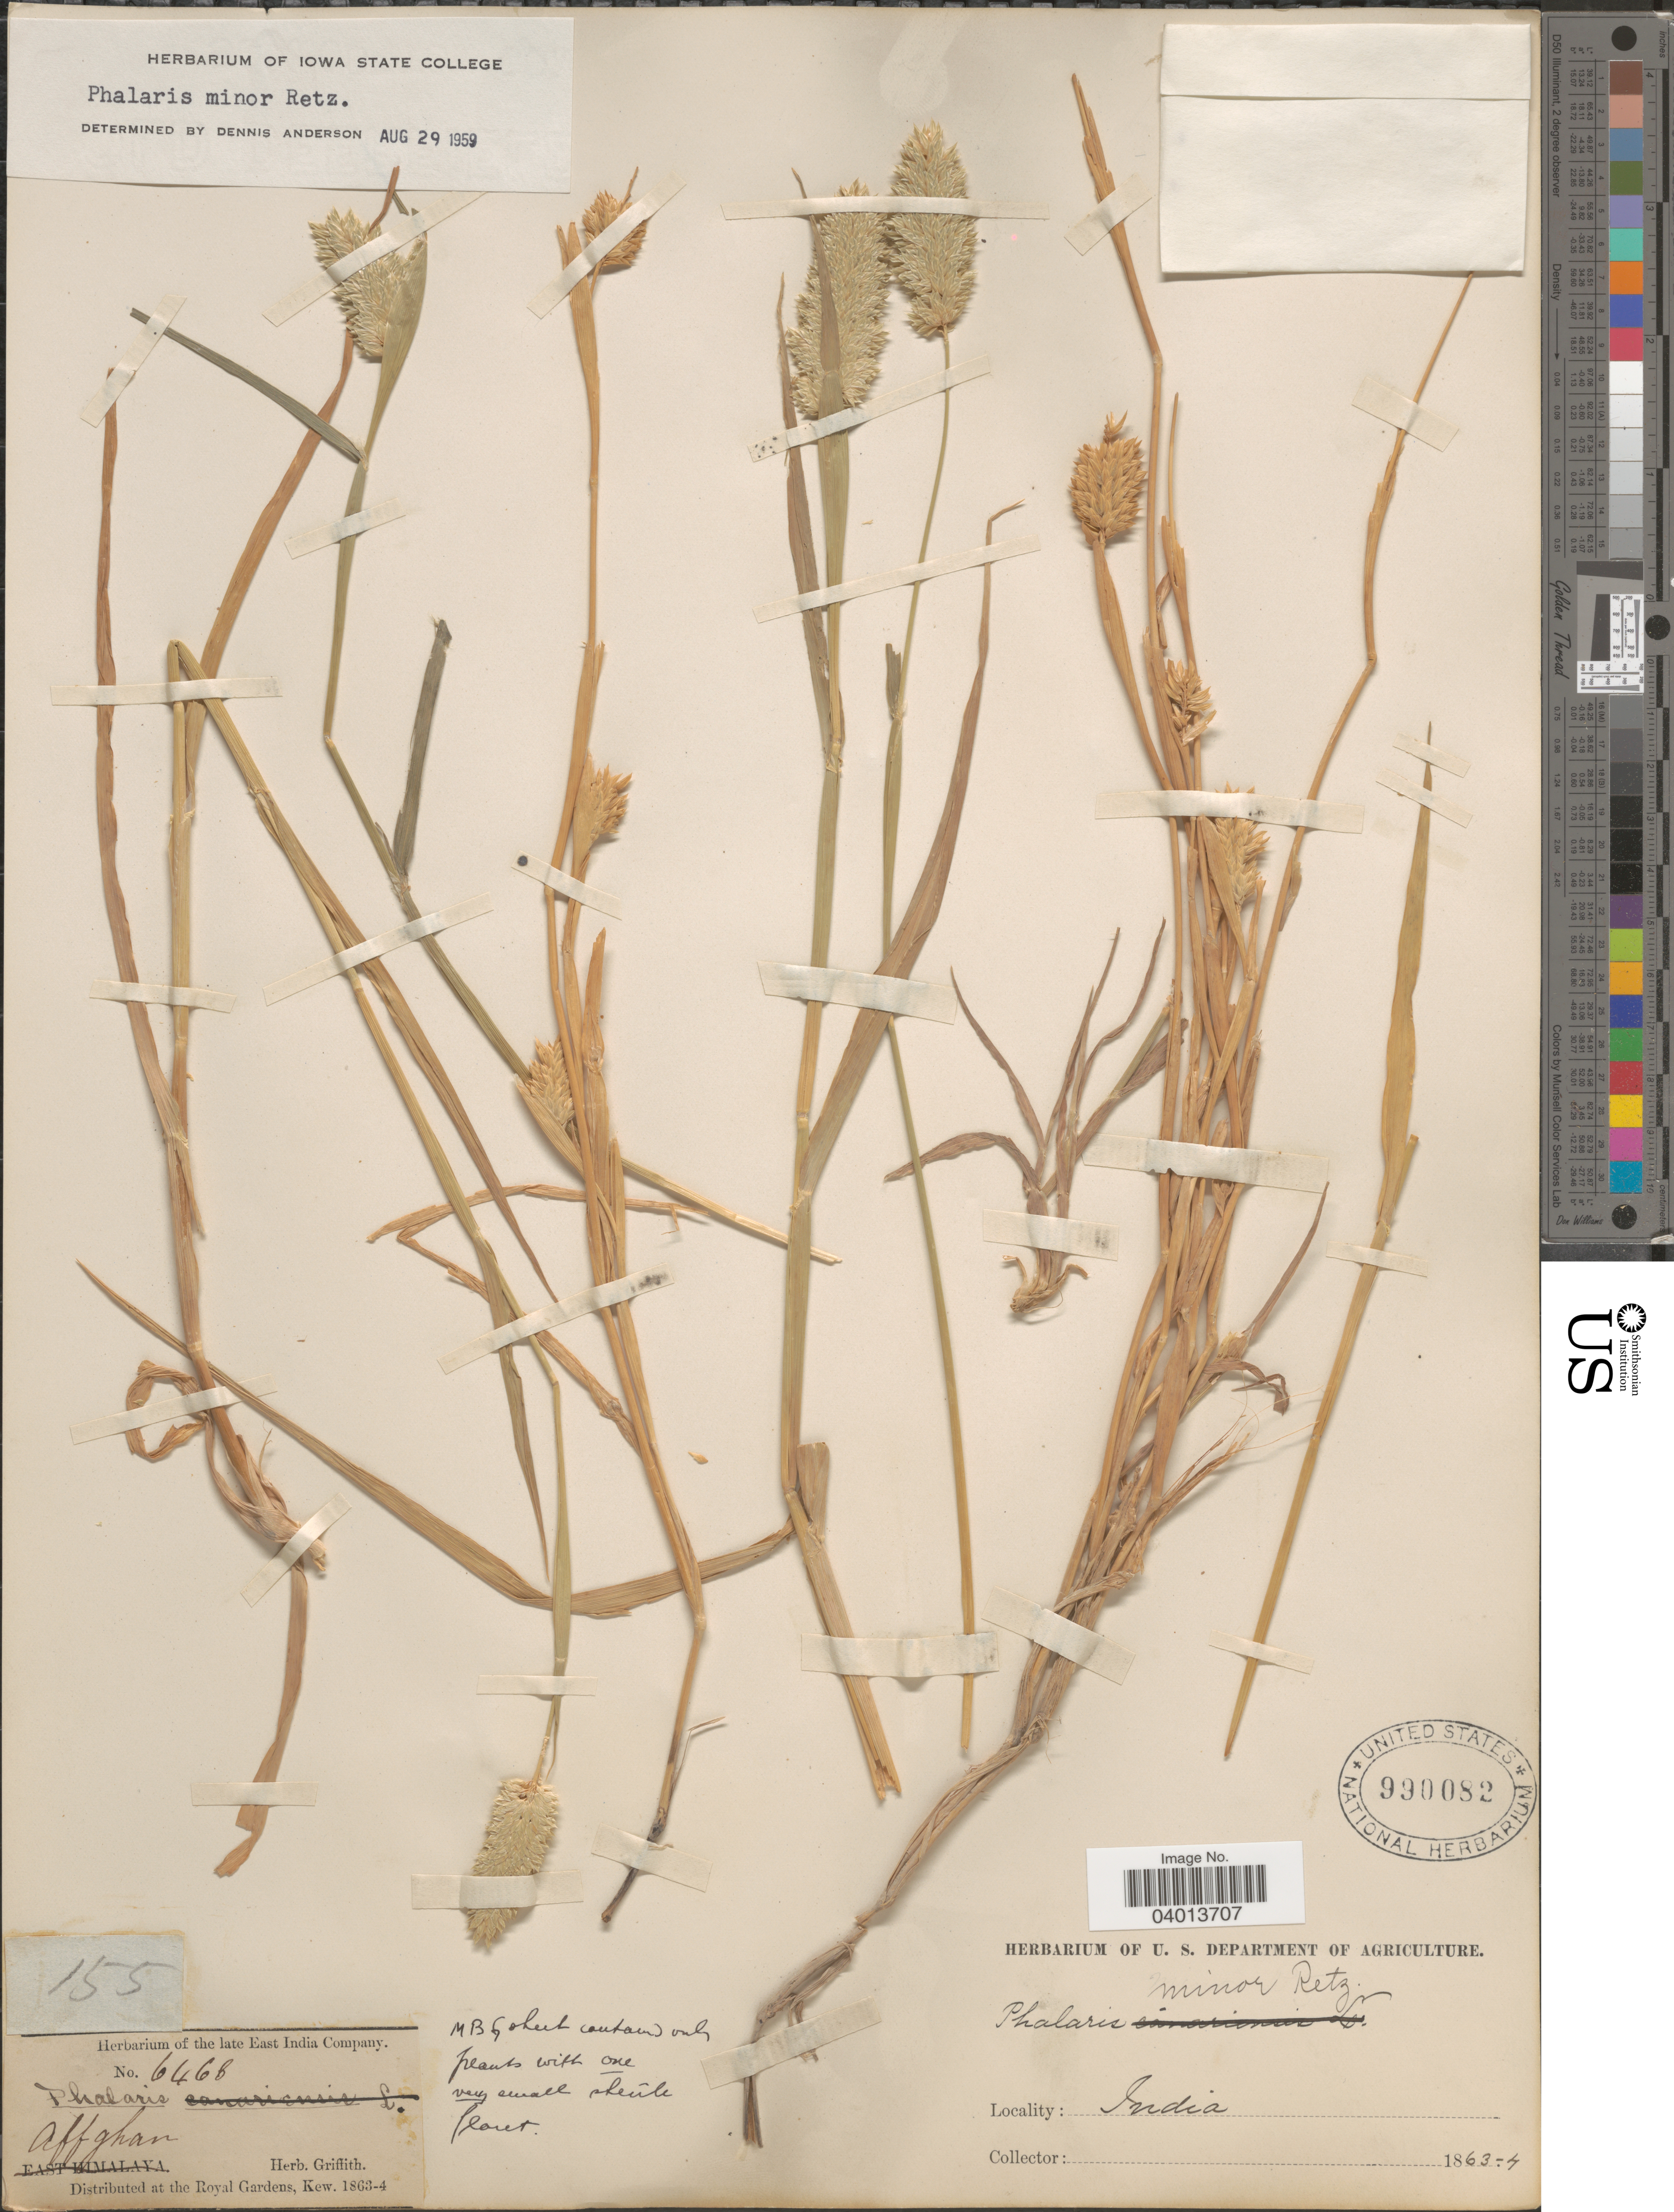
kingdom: Plantae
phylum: Tracheophyta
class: Liliopsida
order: Poales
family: Poaceae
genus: Phalaris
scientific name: Phalaris minor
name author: Retz.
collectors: ex herb. Griffith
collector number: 6468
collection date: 1863/1864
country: India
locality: Affghan.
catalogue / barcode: US 990082